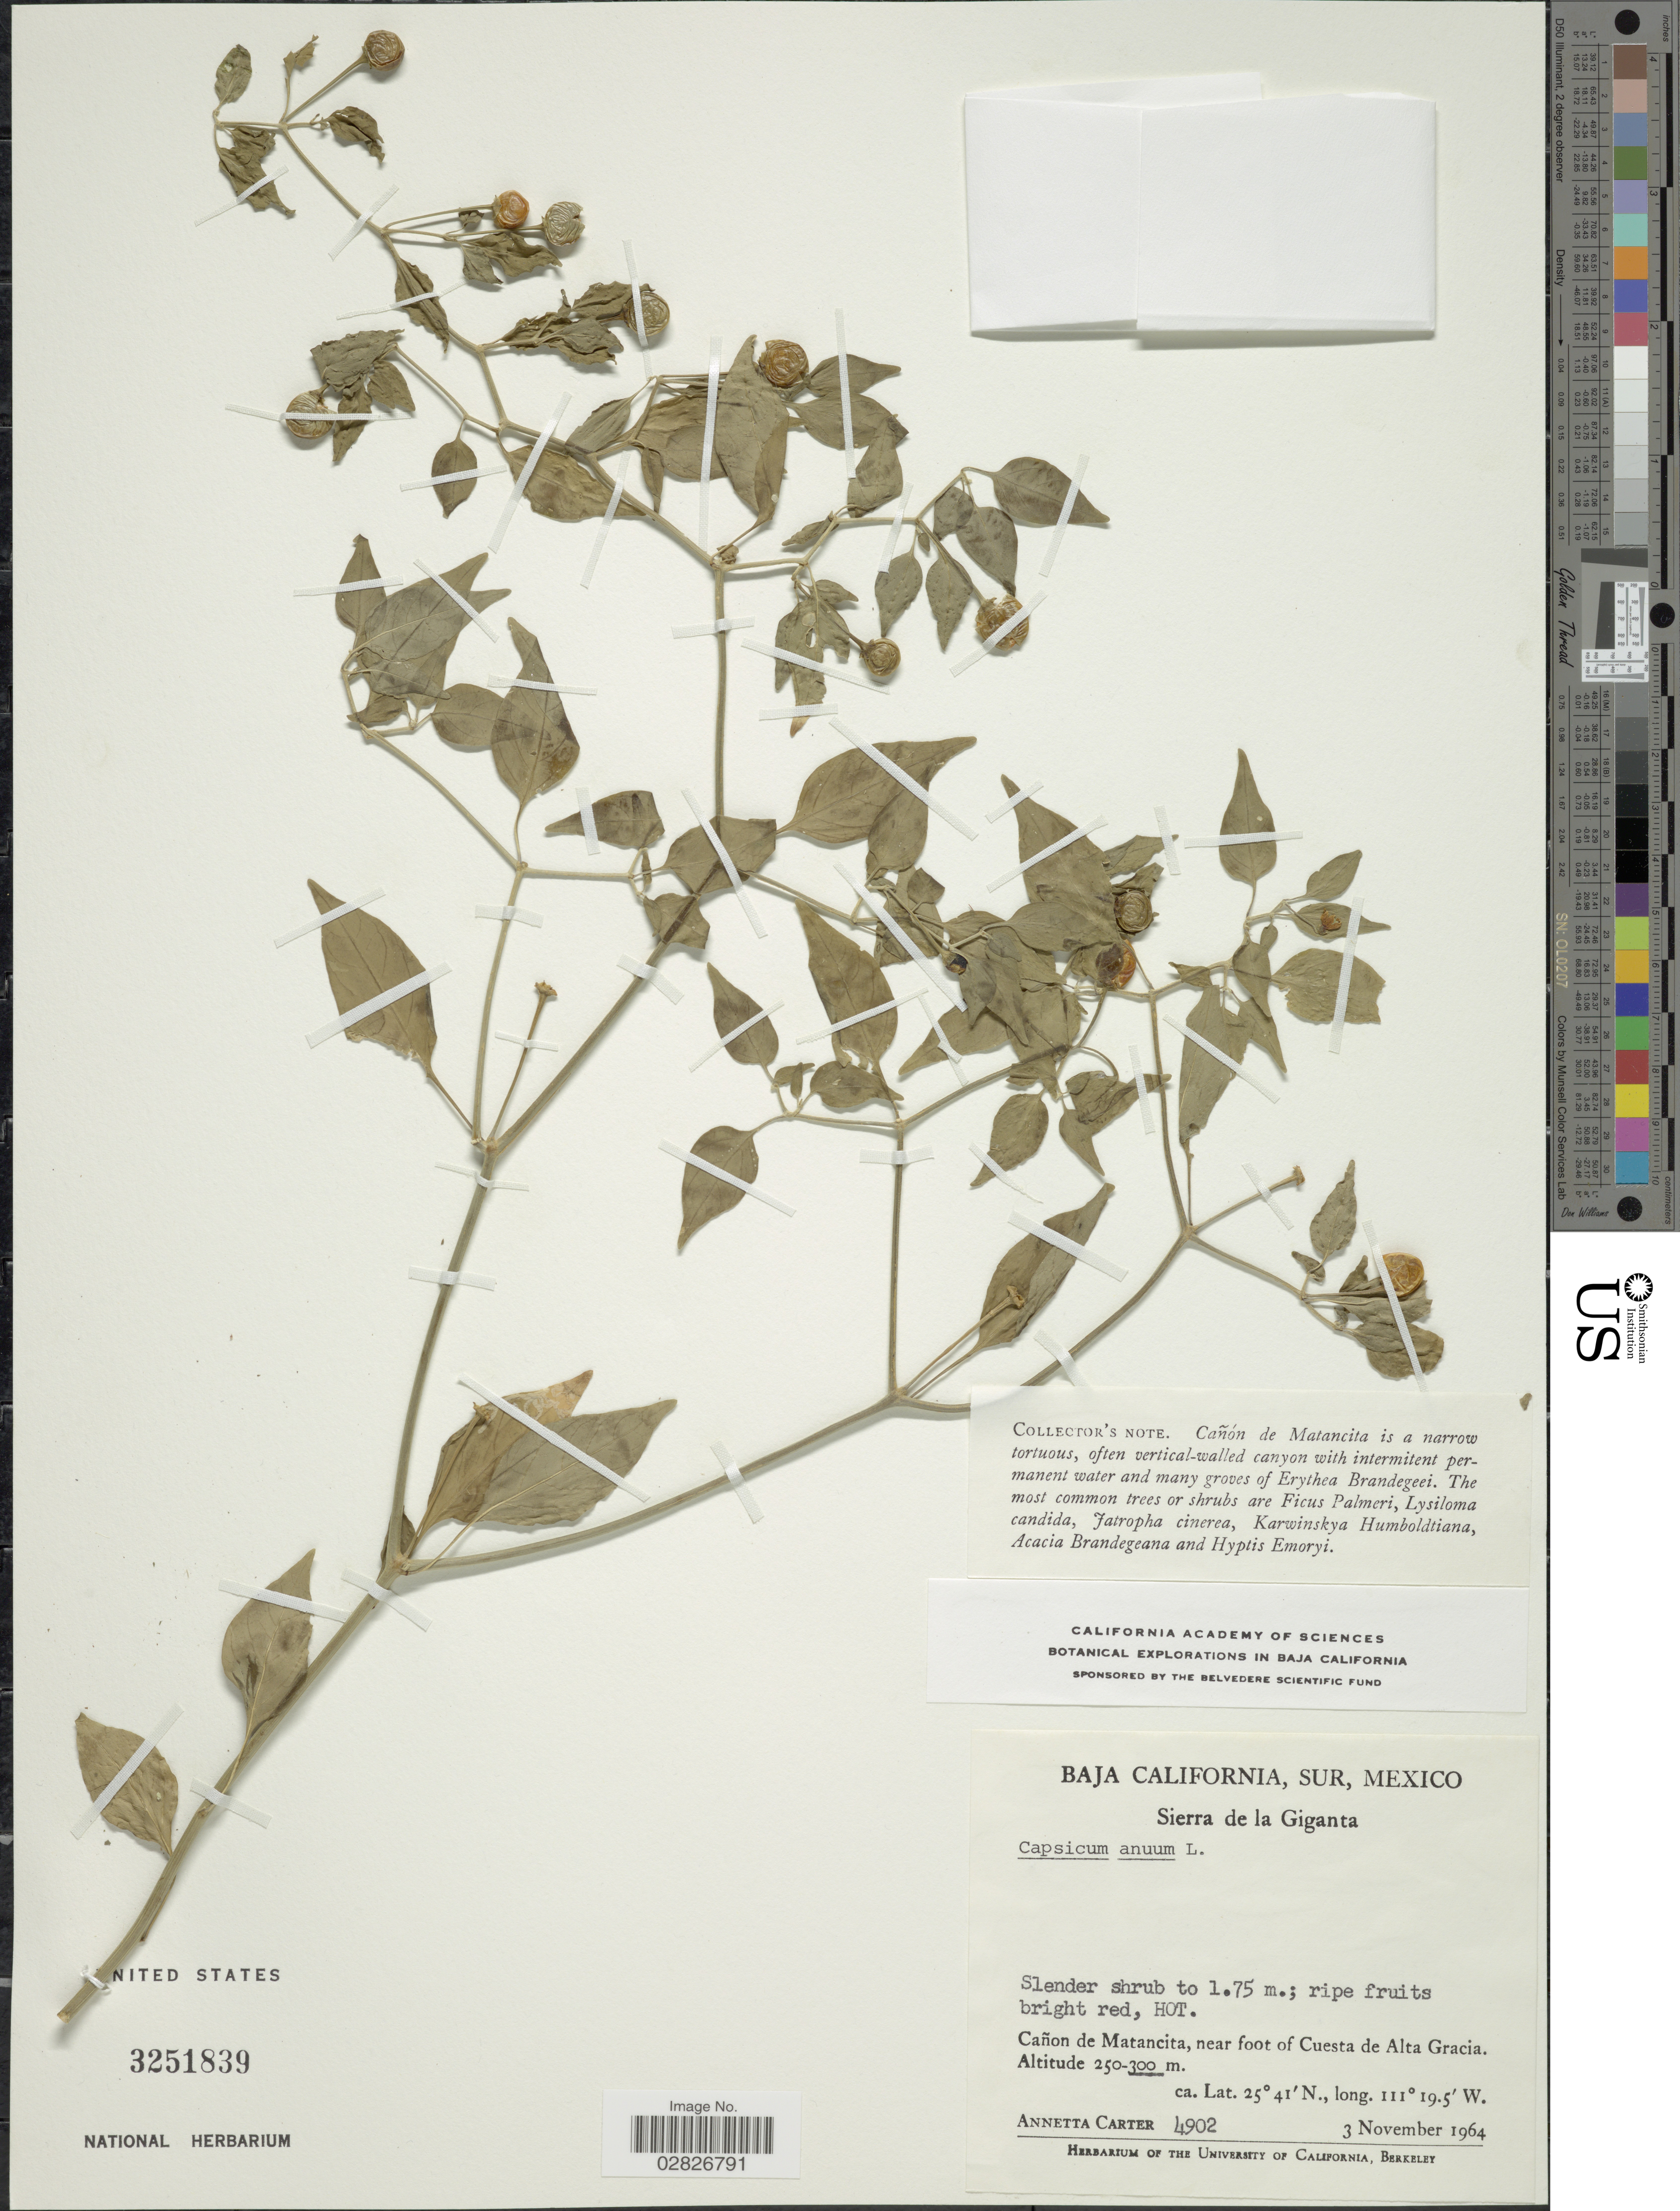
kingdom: Plantae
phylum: Tracheophyta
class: Magnoliopsida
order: Solanales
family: Solanaceae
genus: Capsicum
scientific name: Capsicum annuum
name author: L.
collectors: A. Carter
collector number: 4902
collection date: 1964-11-03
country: Mexico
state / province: Baja California Sur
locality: Sierra de la Giganta, Cañon de Matancita, near foot of Cuesta de Alta Gracia.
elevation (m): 250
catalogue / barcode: US 3251839